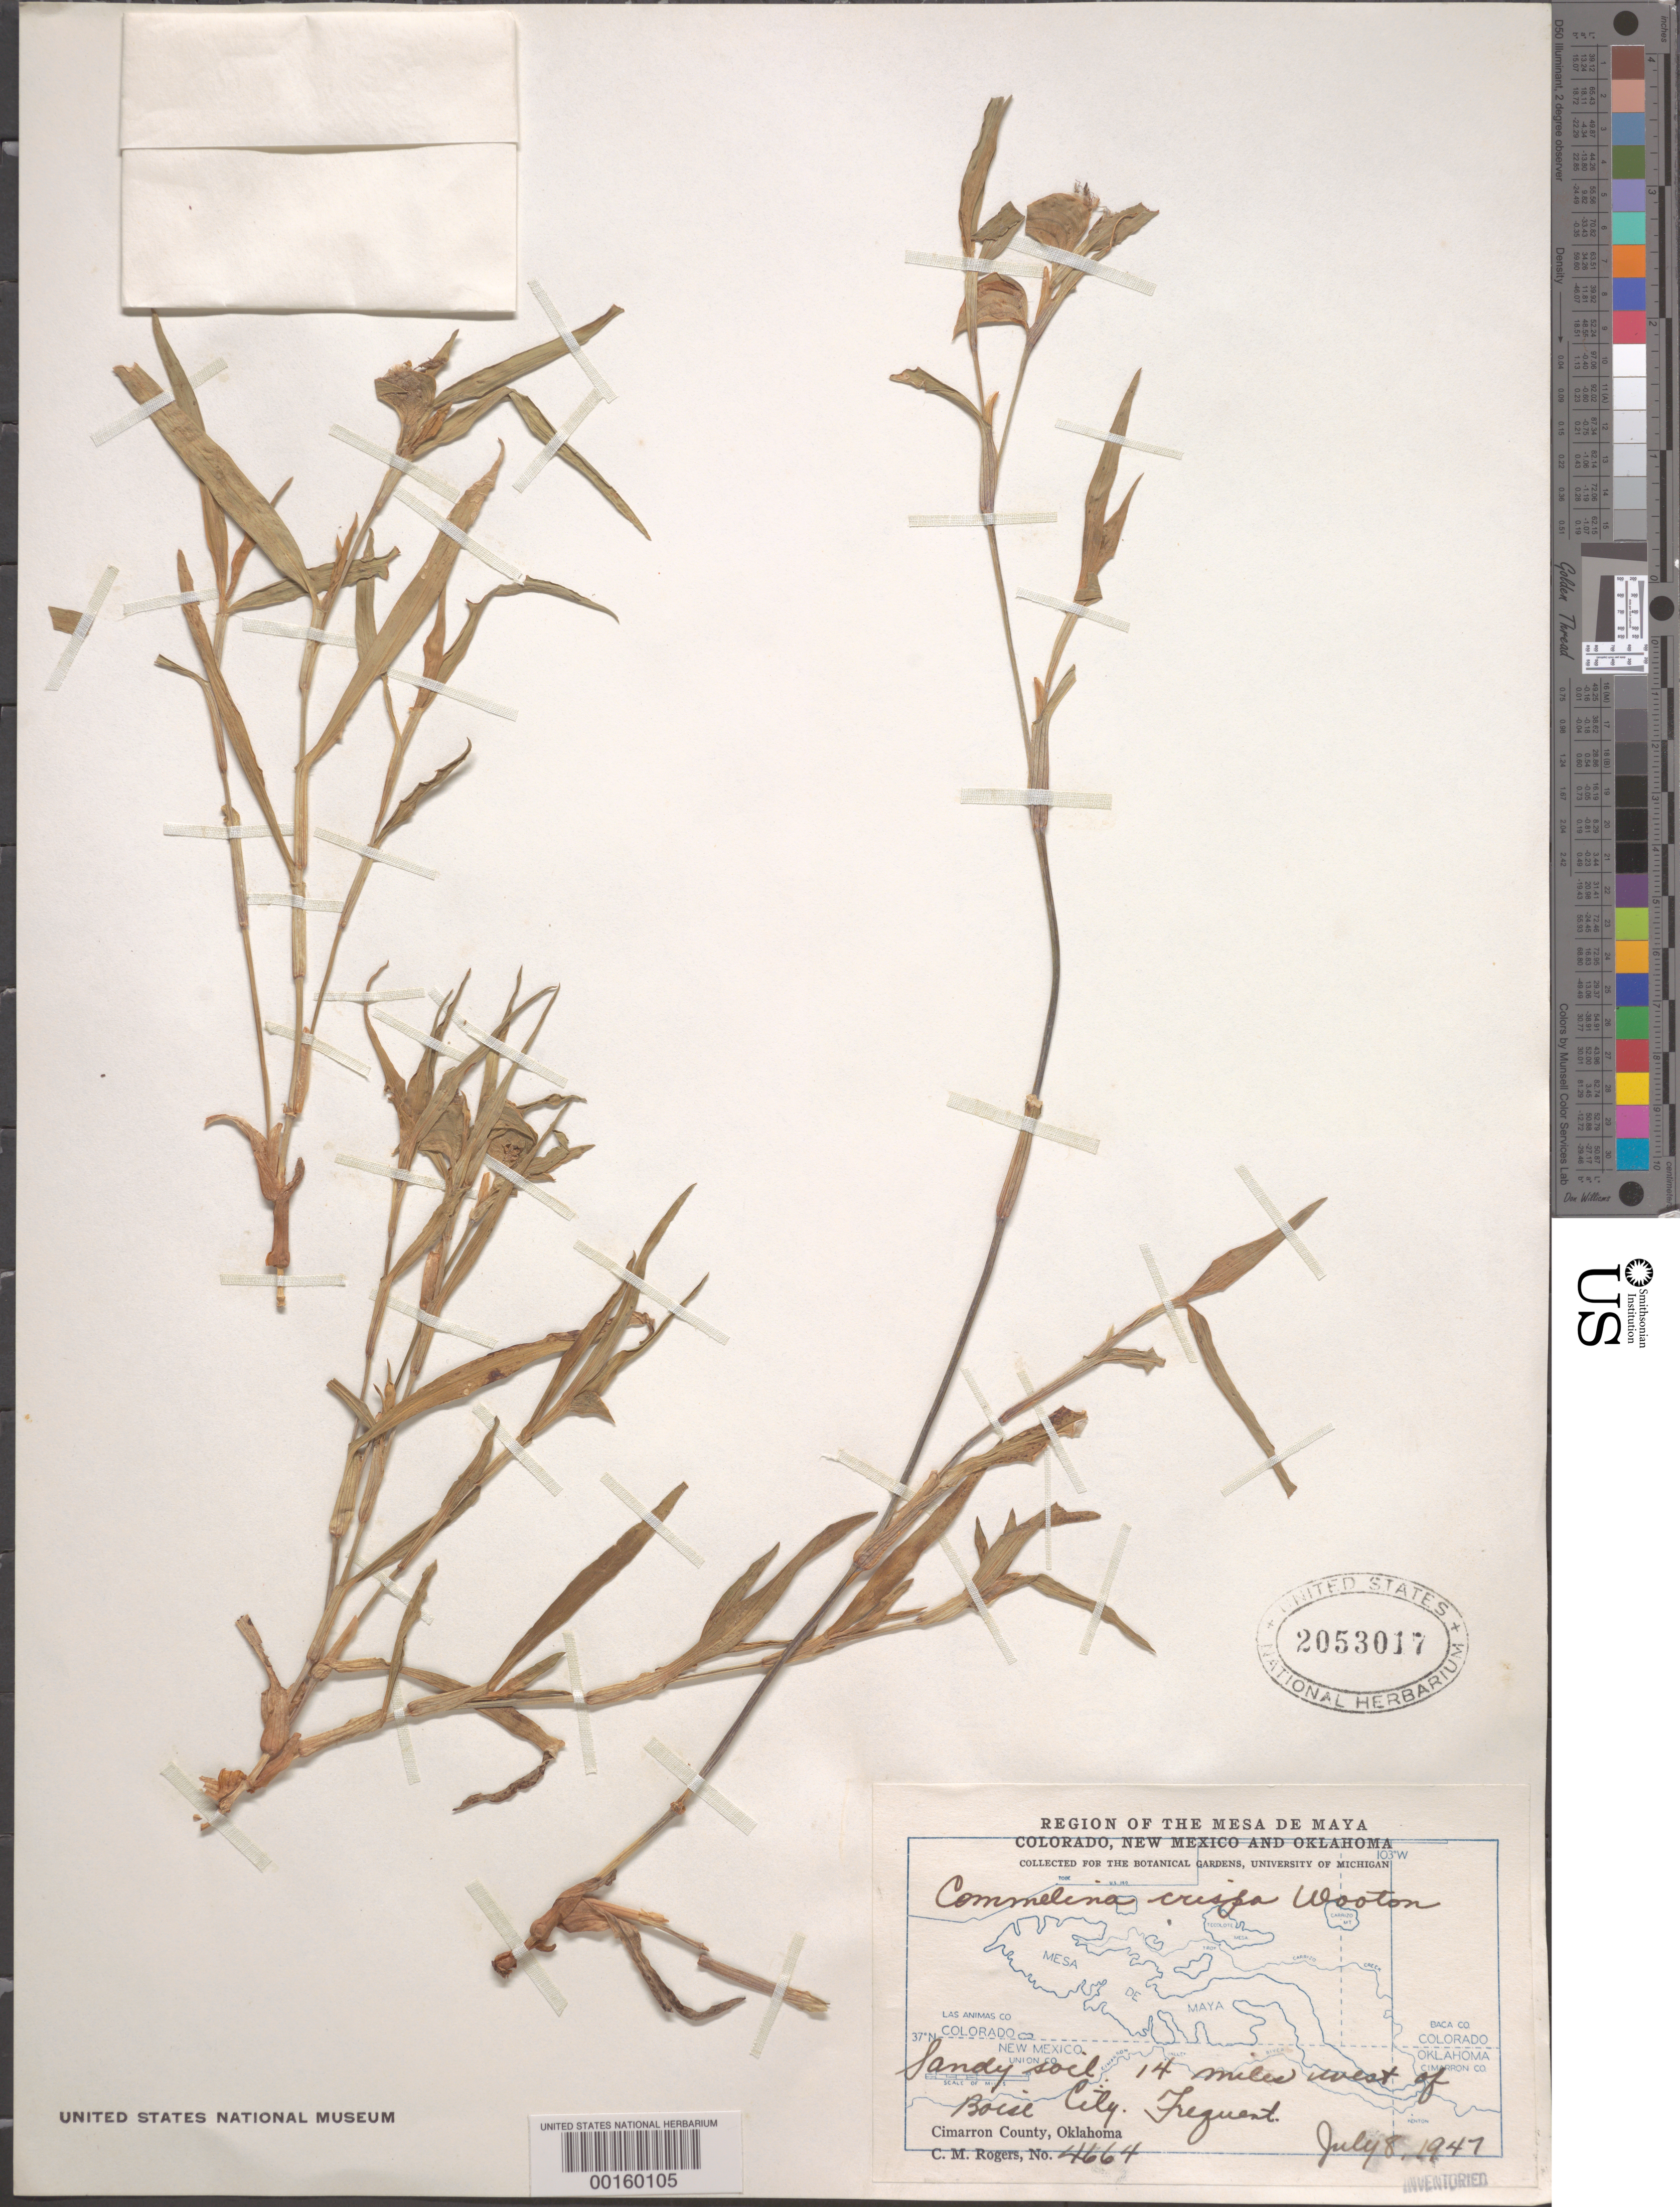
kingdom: Plantae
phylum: Tracheophyta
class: Liliopsida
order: Commelinales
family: Commelinaceae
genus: Commelina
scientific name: Commelina erecta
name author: L.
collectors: C. M. Rogers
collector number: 4664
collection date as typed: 08 Jul 1947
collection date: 1947-07-08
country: United States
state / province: Oklahoma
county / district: Cimarron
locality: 14 mi w of boise city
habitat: Sandy soil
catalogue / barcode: US 2053017